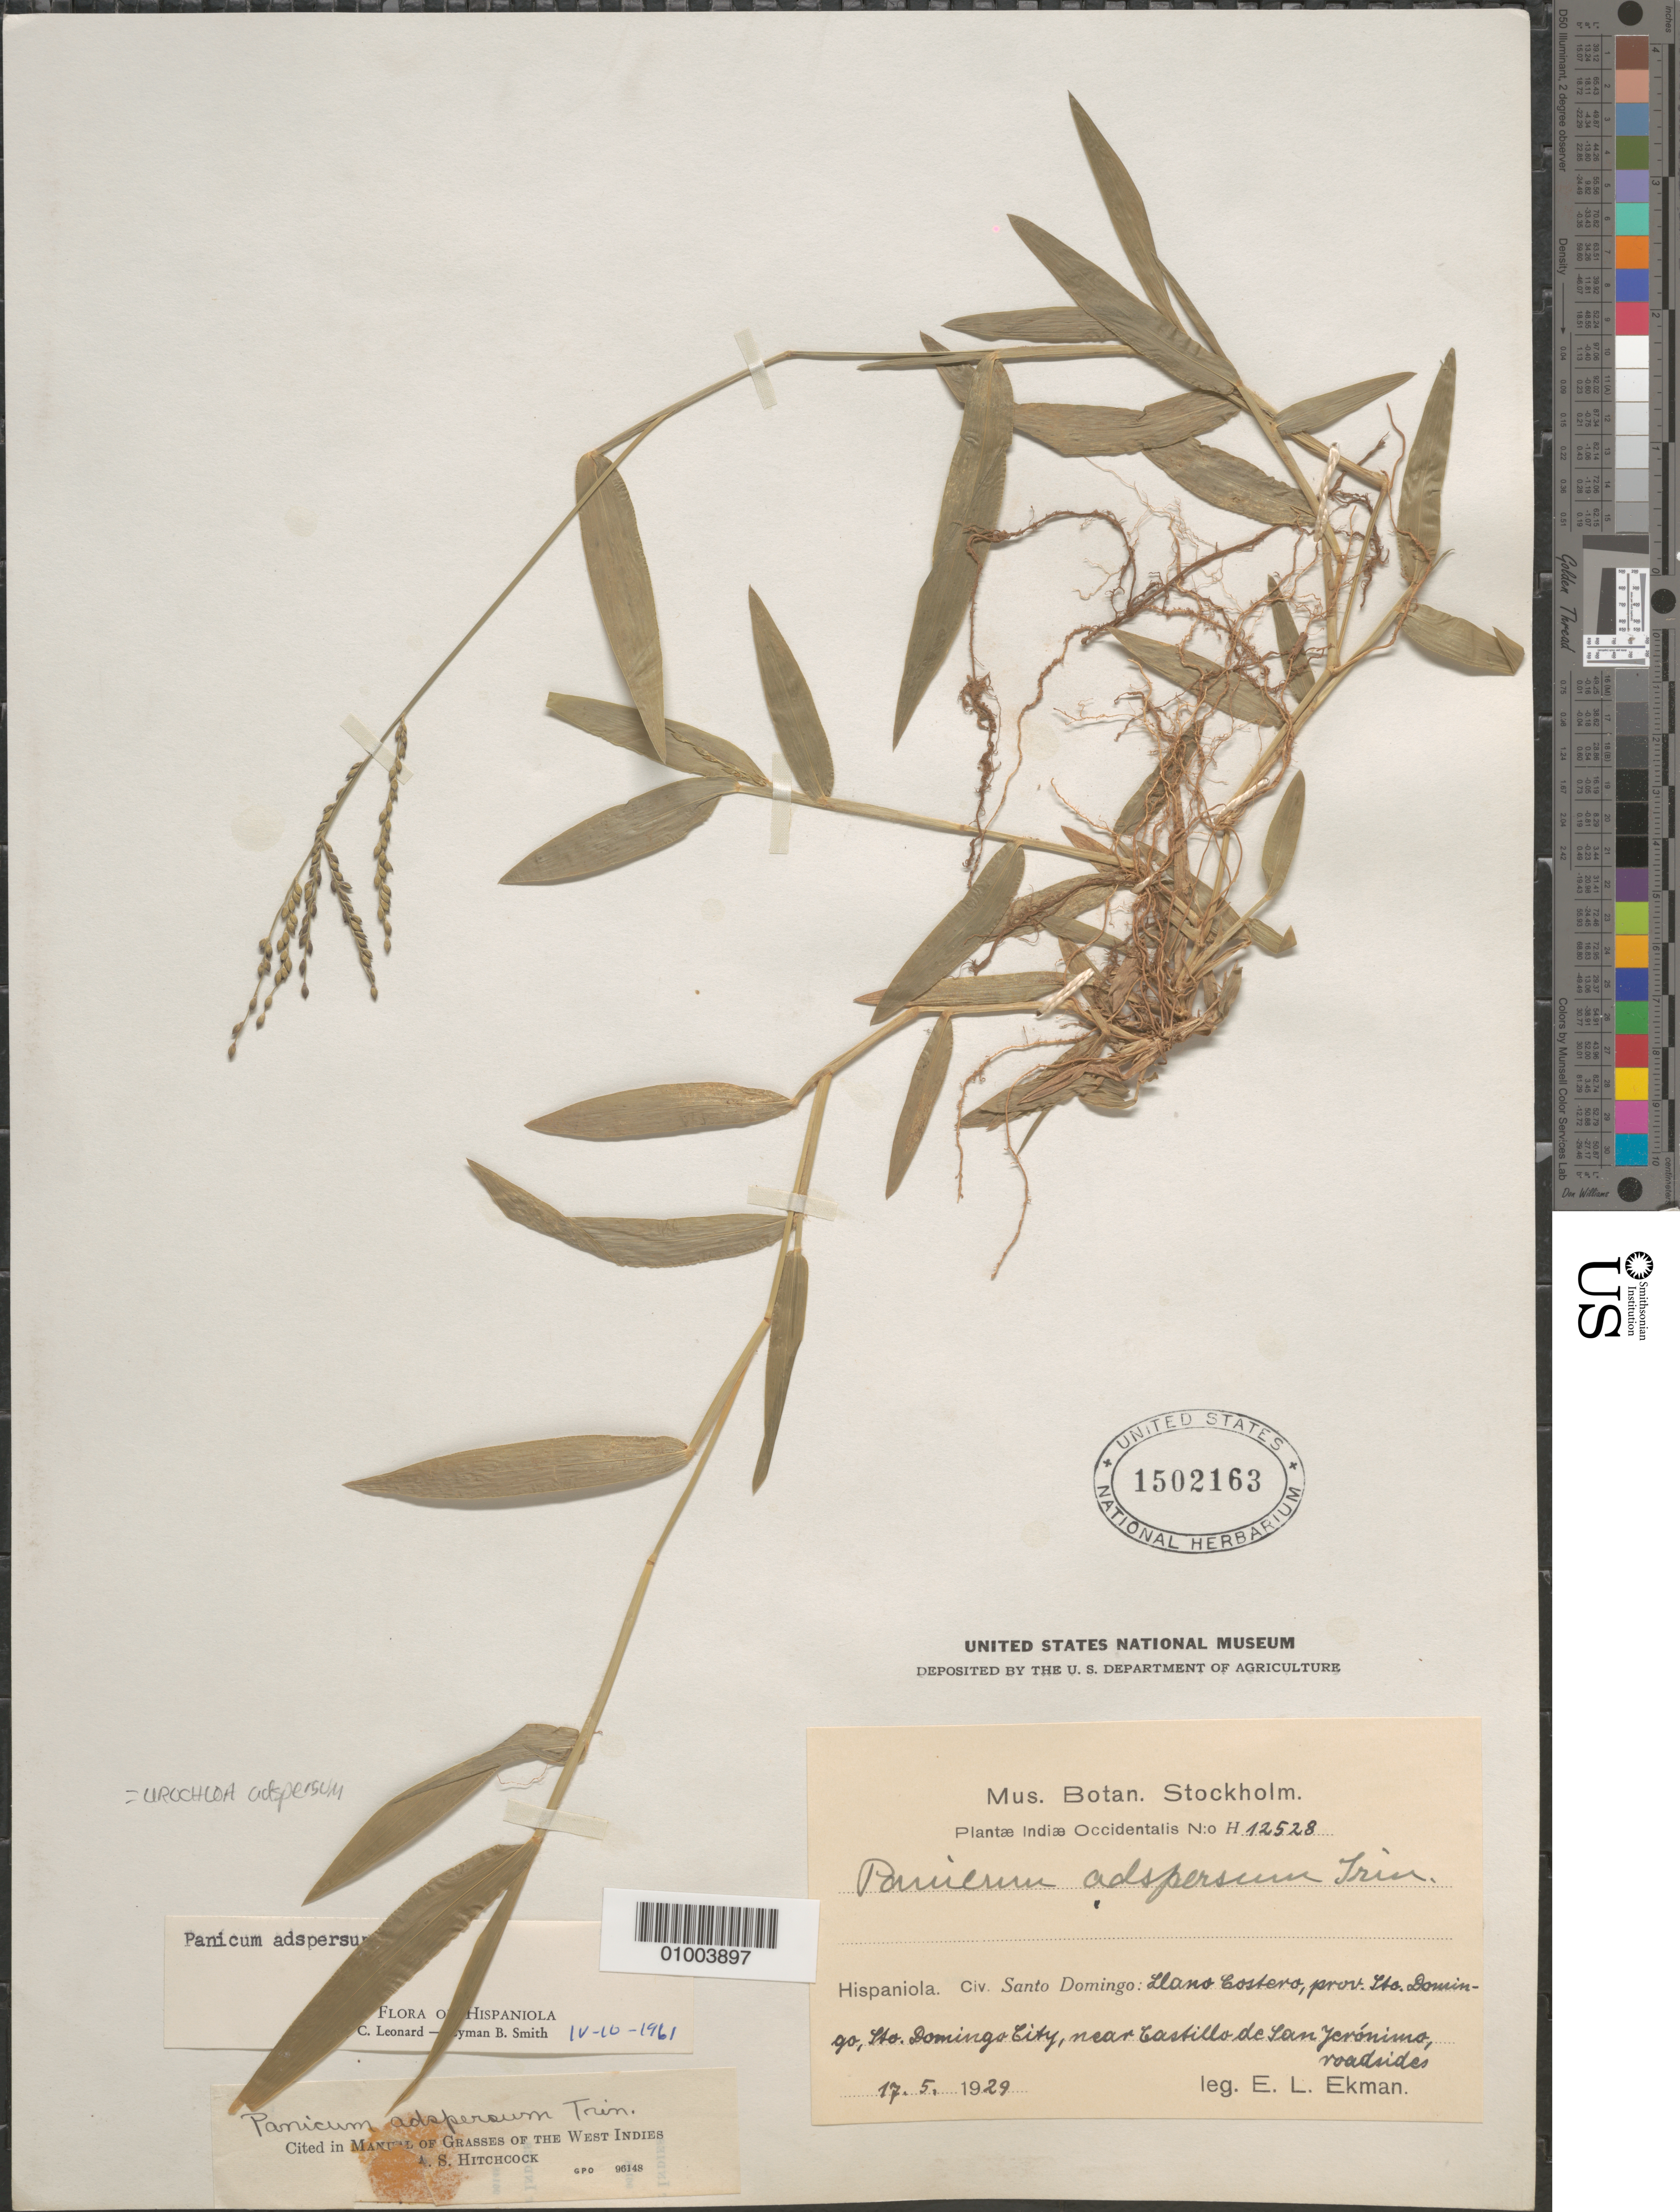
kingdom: Plantae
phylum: Tracheophyta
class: Liliopsida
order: Poales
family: Poaceae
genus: Urochloa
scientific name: Urochloa adspersa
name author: (Trin.) R.D. Webster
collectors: E. L. Ekman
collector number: H 12528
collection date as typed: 17 May 1929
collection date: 1929-05-17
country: Dominican Republic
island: Hispaniola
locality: Santo Domingo. Domingo City, near Castillo de San Jeronimo, roadsides.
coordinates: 0 N, 0 E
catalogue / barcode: US 1502163